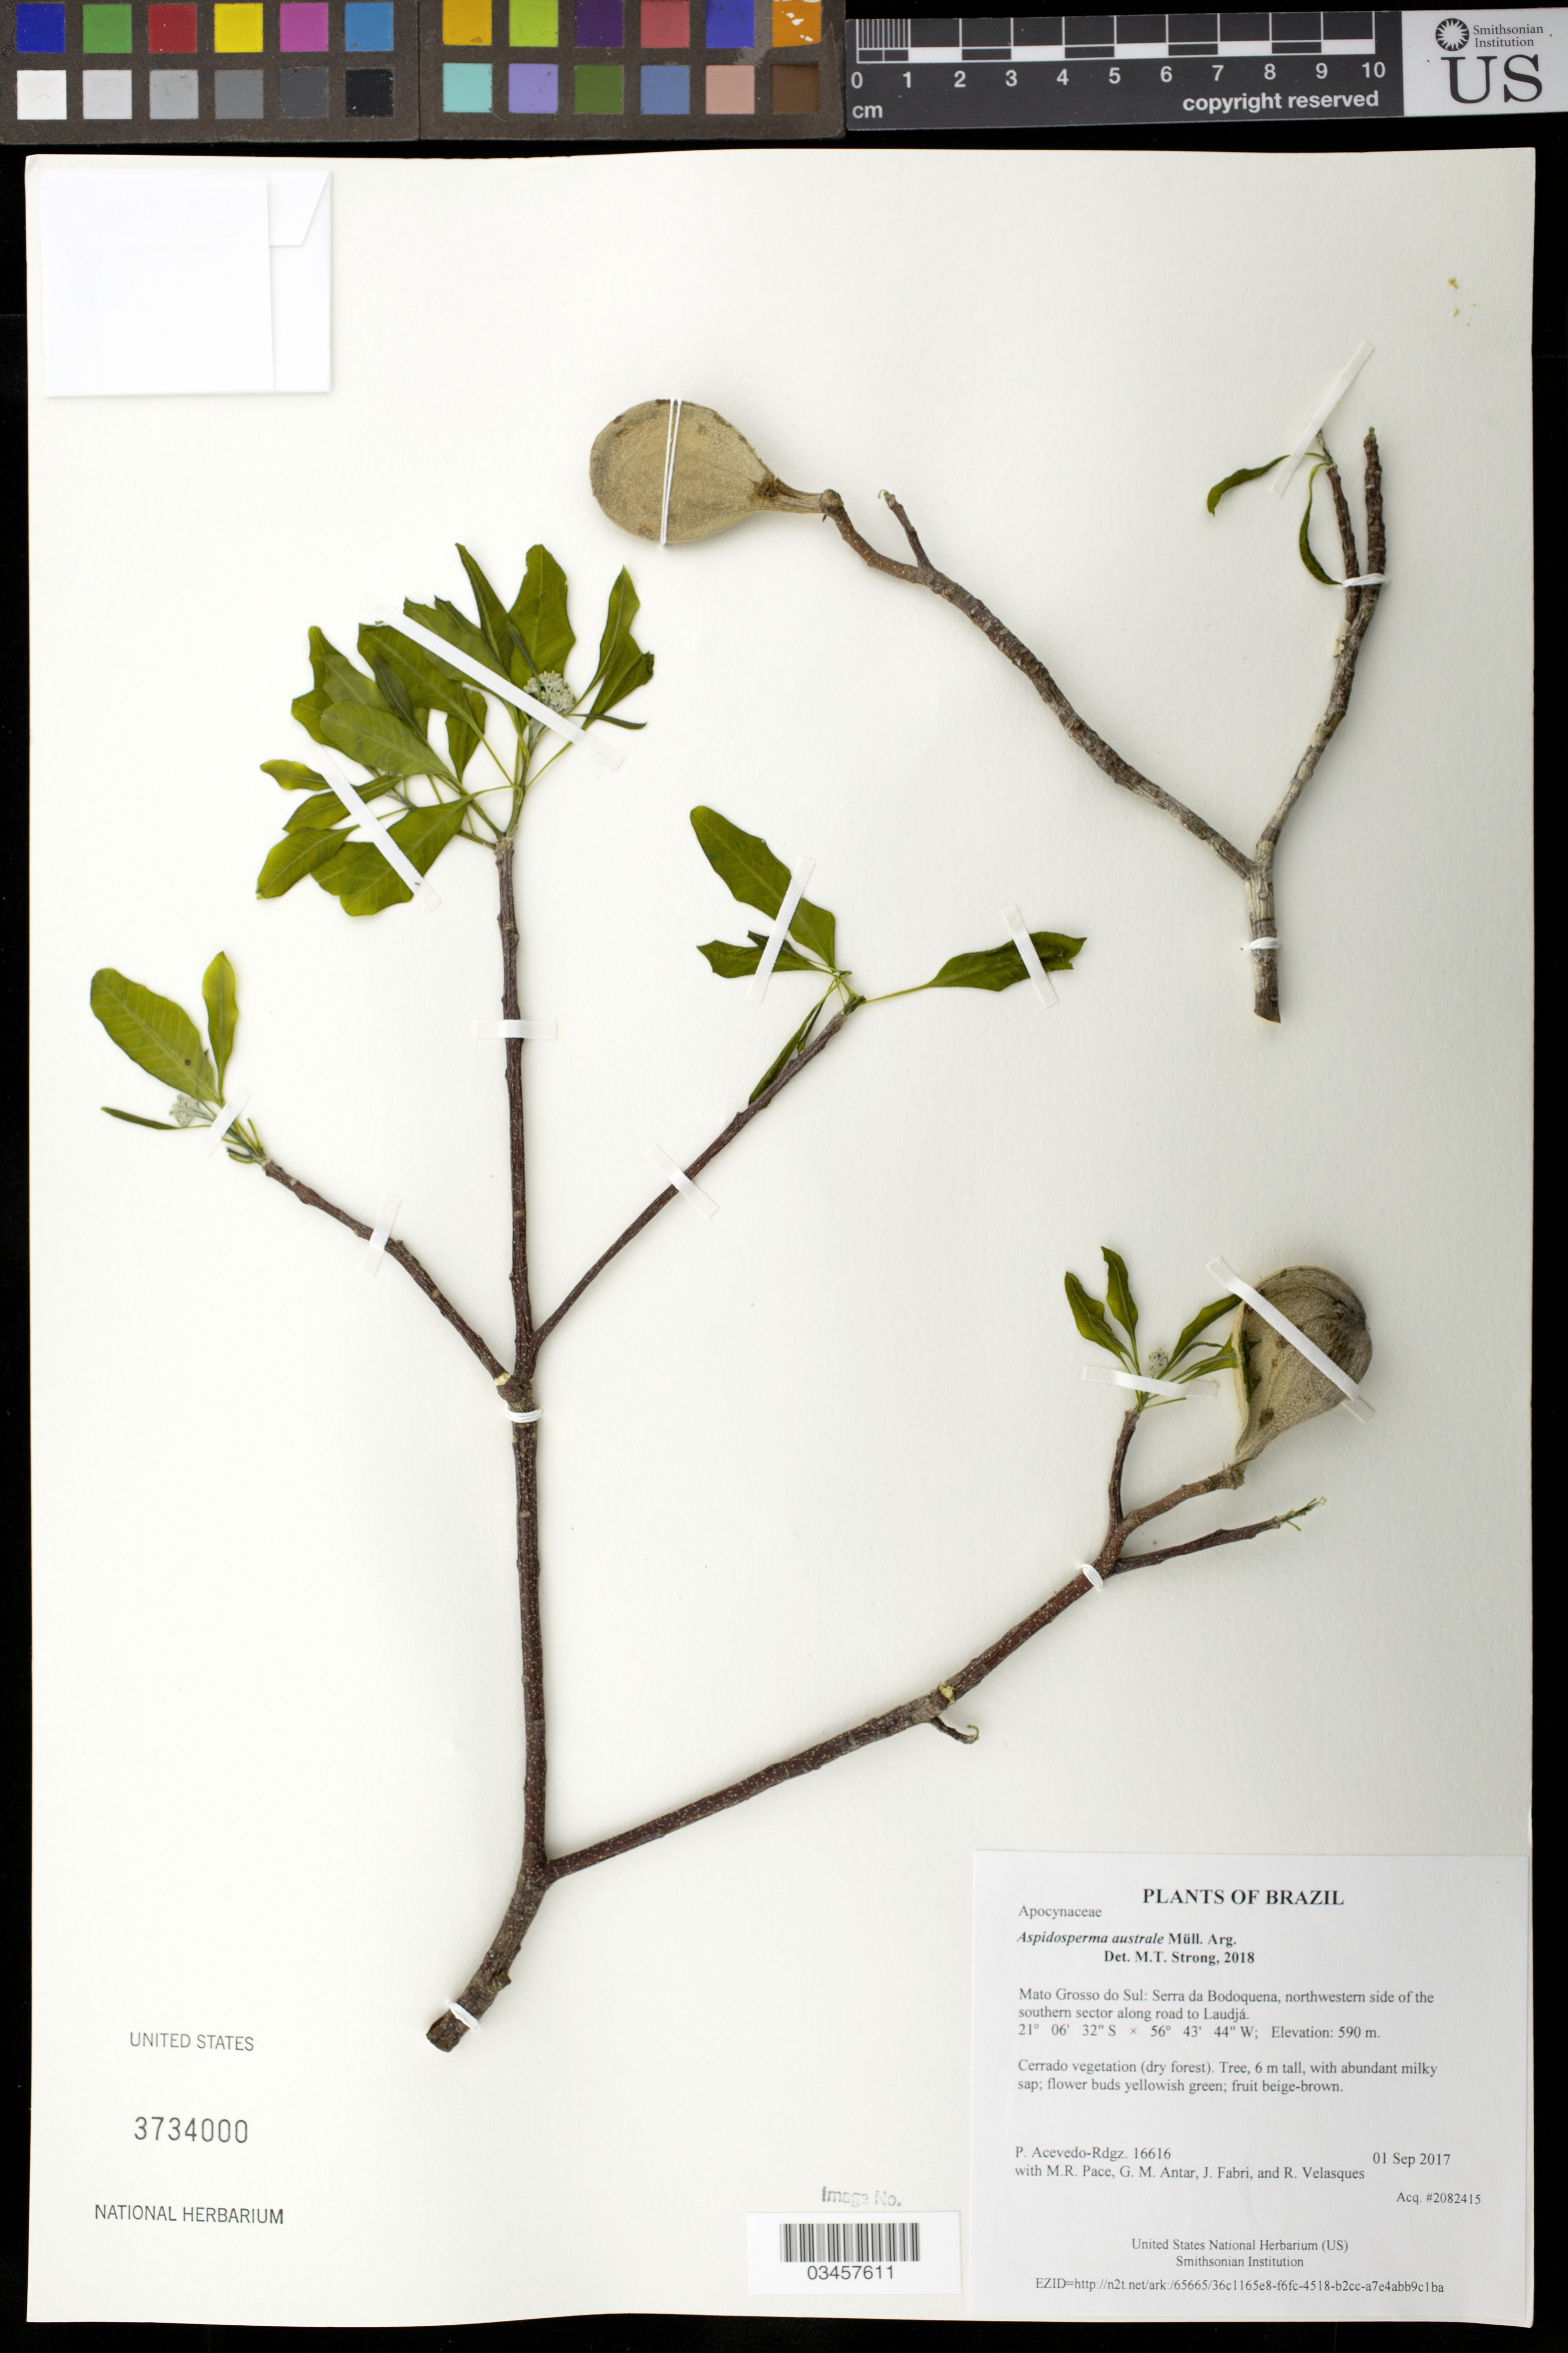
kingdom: Plantae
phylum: Tracheophyta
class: Magnoliopsida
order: Gentianales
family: Apocynaceae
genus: Aspidosperma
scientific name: Aspidosperma australe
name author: Müll. Arg.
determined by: Strong, Mark T., (BOT), Smithsonian Institution - National Museum of Natural History (UNITED STATES)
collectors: P. Acevedo-Rodr., M. R. Pace, G. M. Antar, J. Fabri & R. Velasques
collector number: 16616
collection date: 2017-09-01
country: Brazil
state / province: Mato Grosso do Sul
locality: Serra da Bodoquena, northwestern side of the southern sector along road to Laudjá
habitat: Cerrado vegetation (dry forest)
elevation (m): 590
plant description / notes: US, NY, MO, K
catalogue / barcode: US 3734000